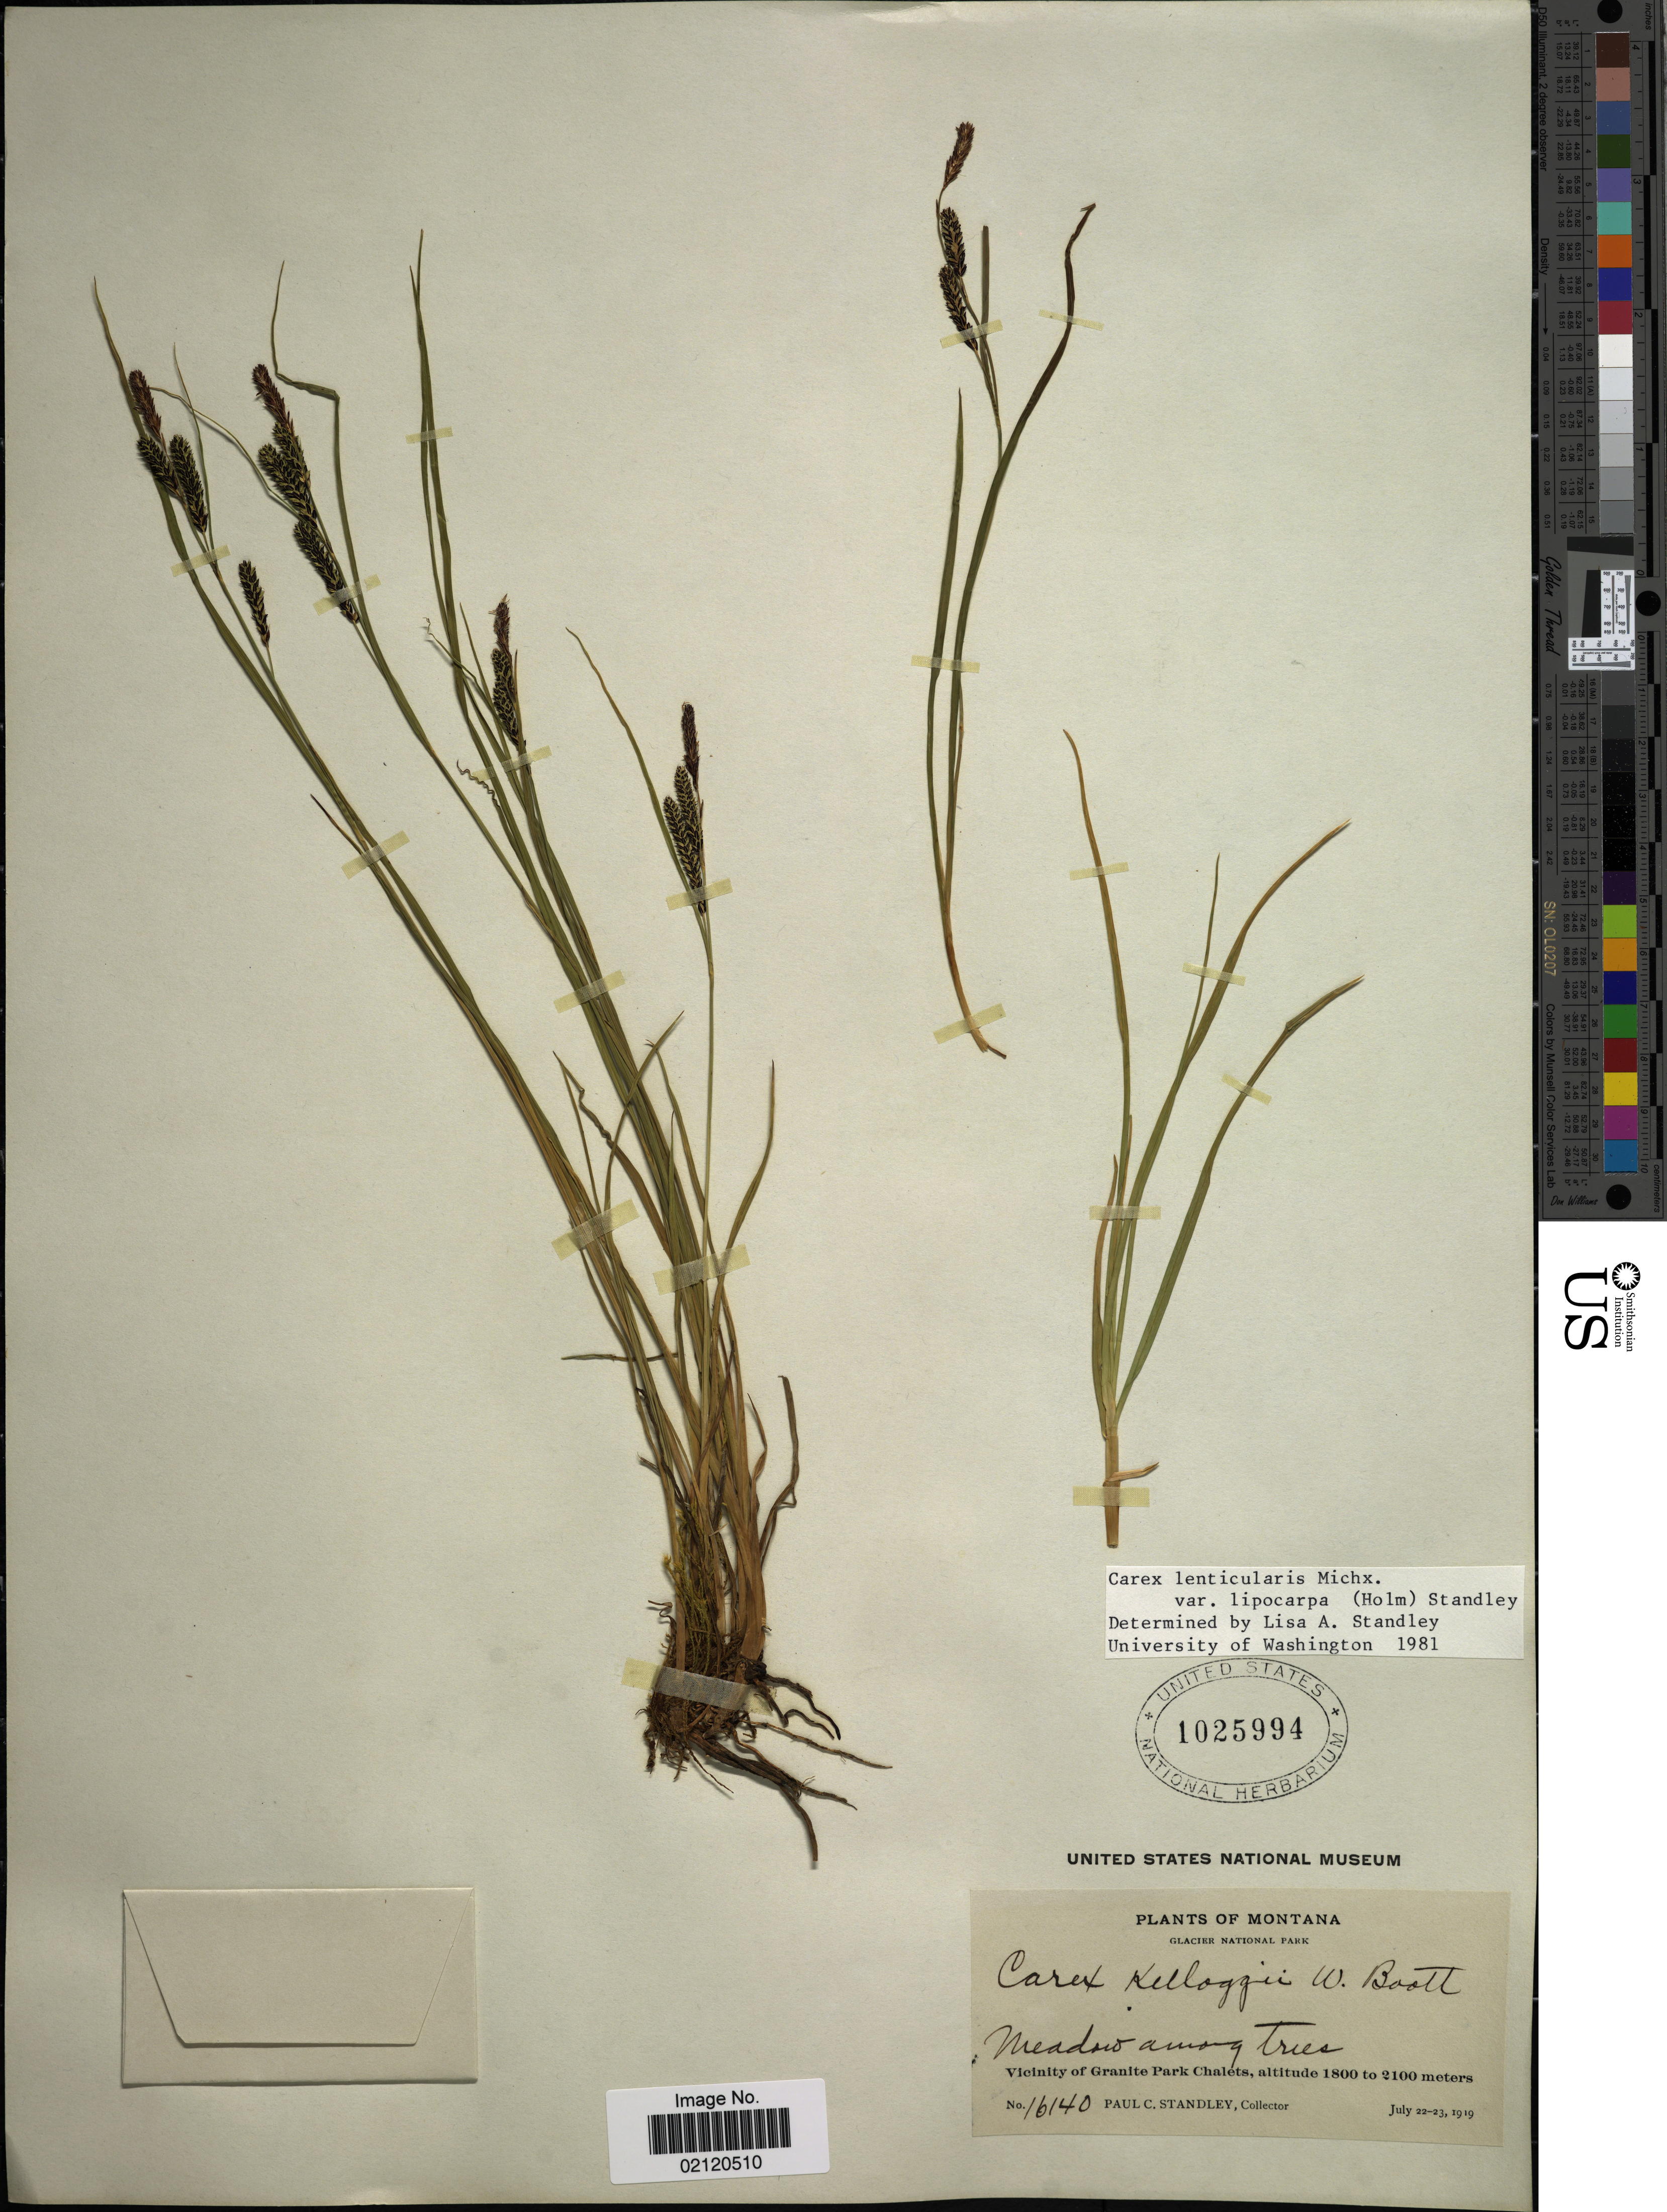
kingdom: Plantae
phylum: Tracheophyta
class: Liliopsida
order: Poales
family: Cyperaceae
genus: Carex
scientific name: Carex kelloggii var. kelloggii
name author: W. Boott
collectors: P. C. Standley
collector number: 16140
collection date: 1919-07-22/1919-07-23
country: United States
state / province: Montana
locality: Glacier National Park, Vicinity of Granite Park Chalets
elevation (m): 1800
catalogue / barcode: US 1025994